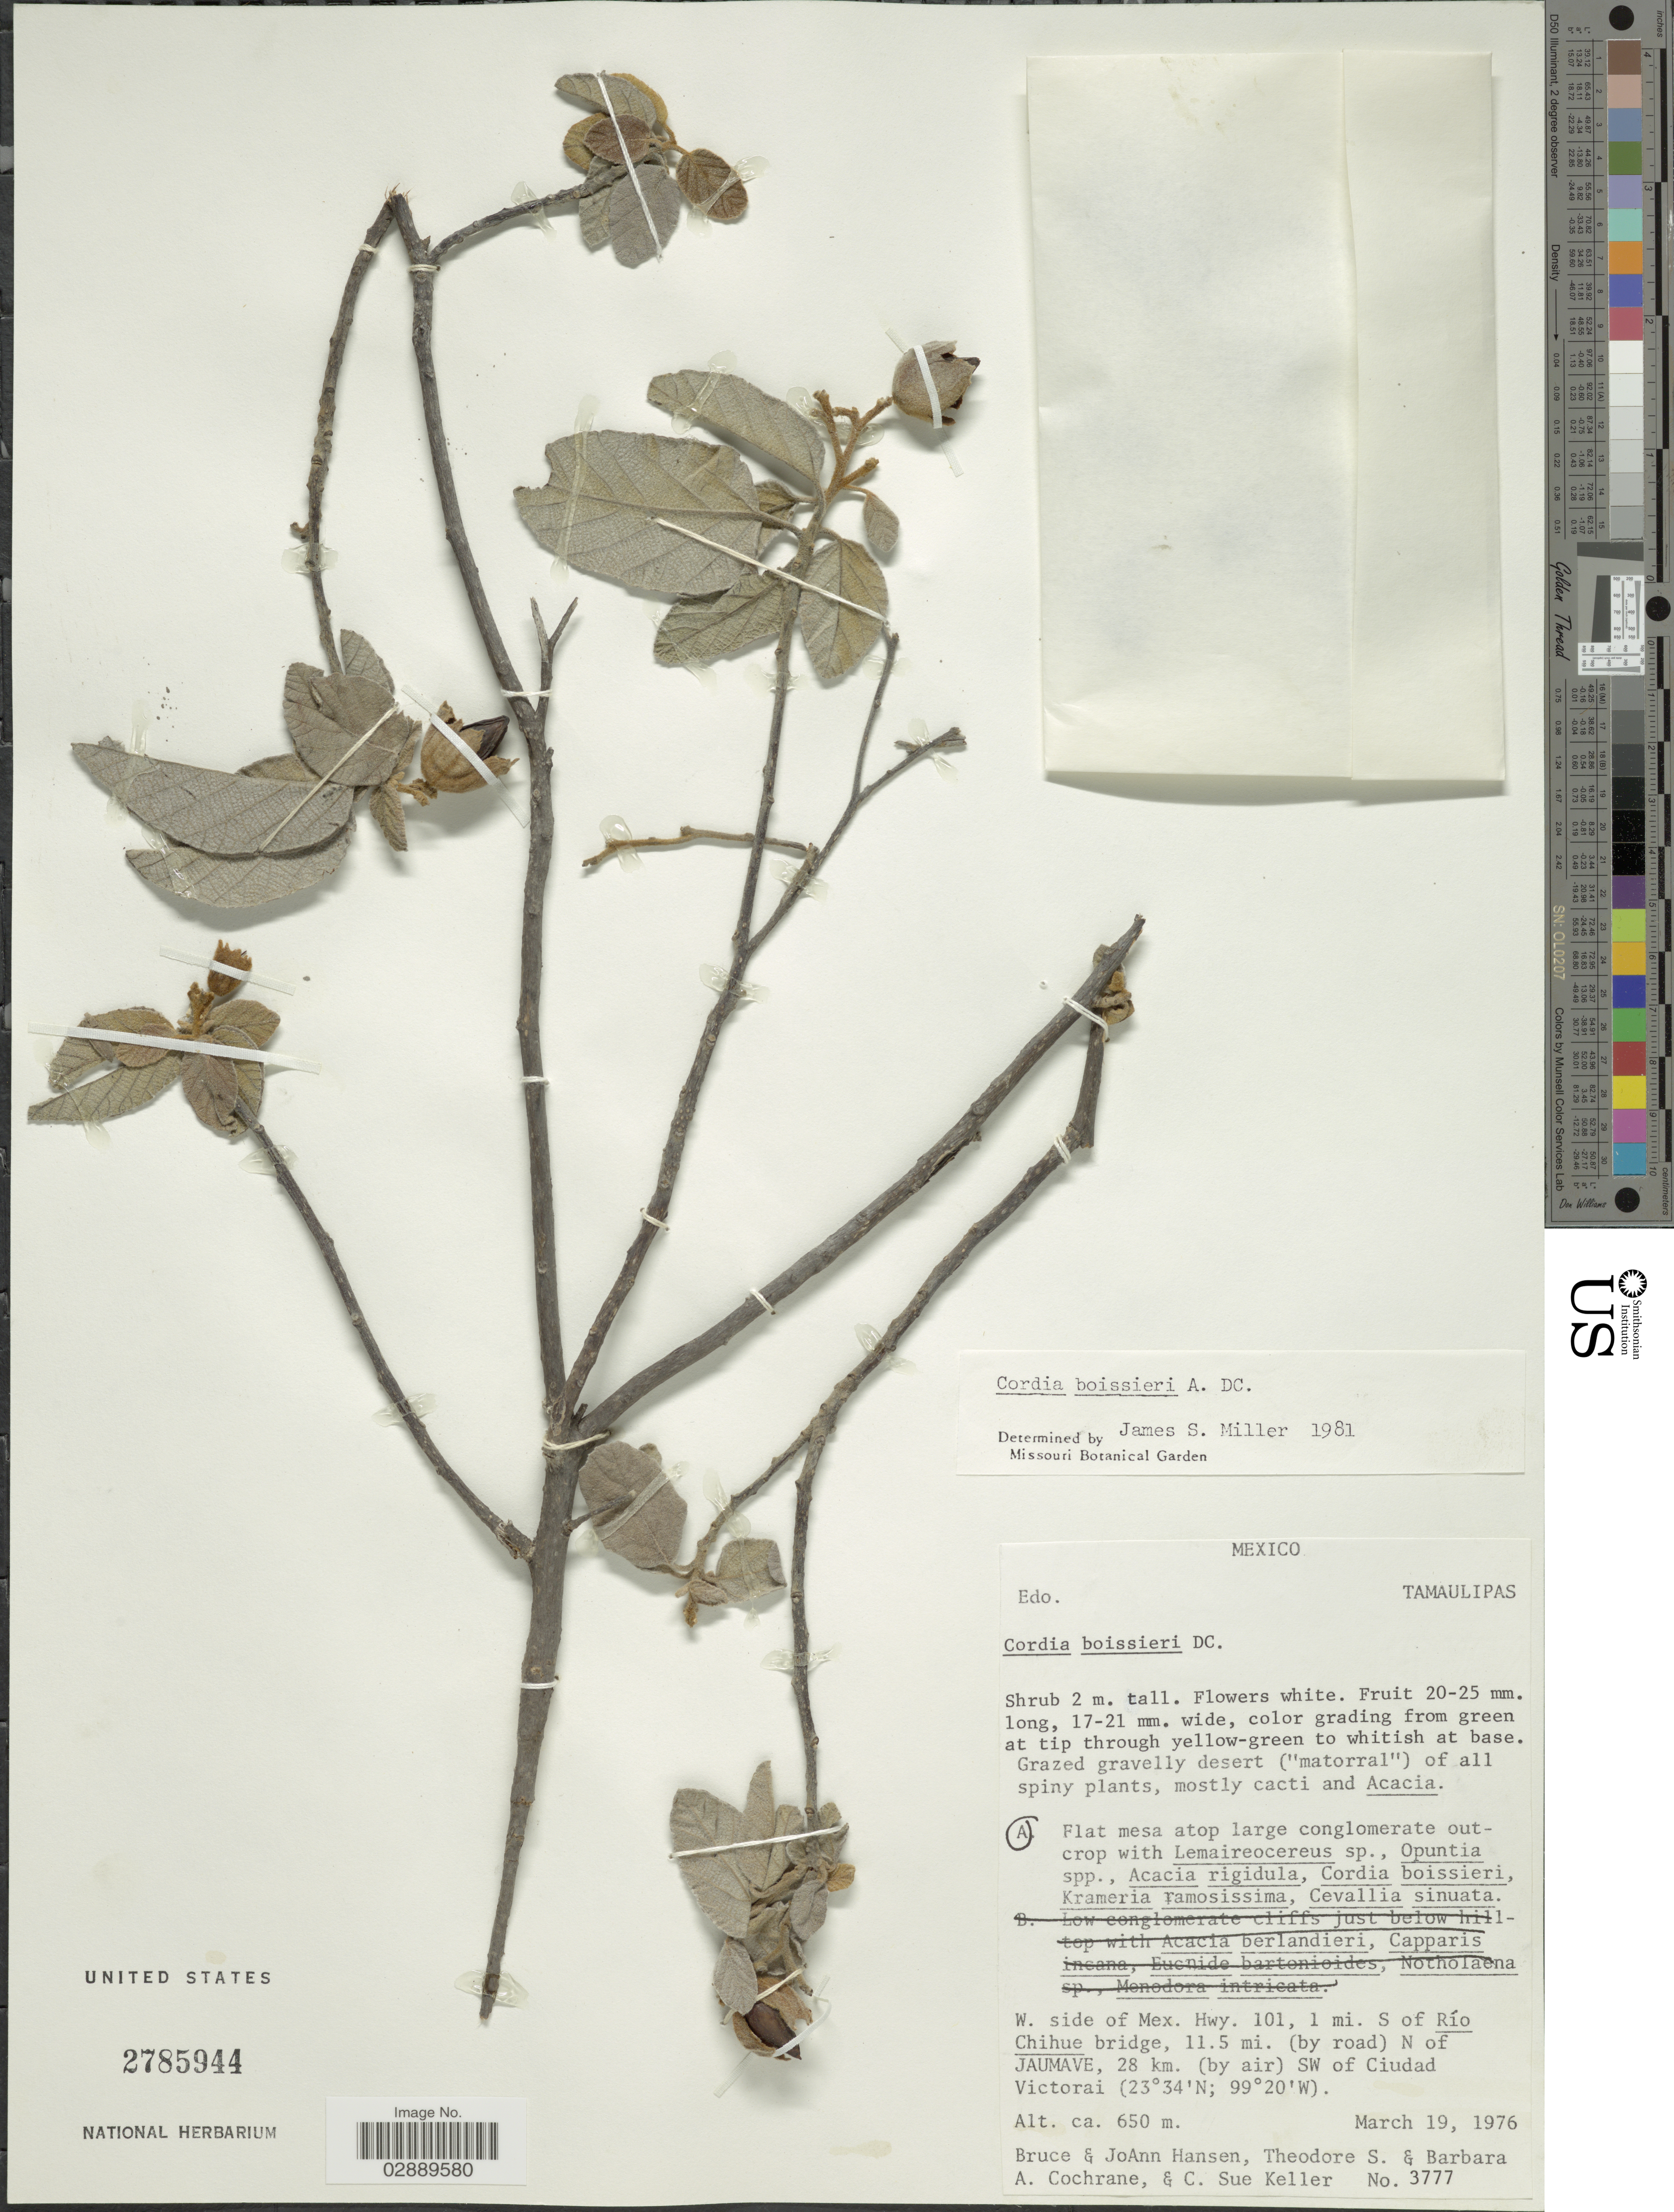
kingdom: Plantae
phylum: Tracheophyta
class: Magnoliopsida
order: Boraginales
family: Cordiaceae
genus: Cordia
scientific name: Cordia boissieri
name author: A. DC.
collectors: B. Hansen, J. Hansen, T. S. Cochrane, B. Cochrane & C. Keller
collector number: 3777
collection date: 1976-03-19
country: Mexico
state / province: Tamaulipas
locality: Edo. Tamaulipas. W. side of Mex. Hwy. 101, 1 mi. S. of Río Chihue bridge, 11.5 mi (by road) N of JAUMAVE, 28 km. (by air) SW of Ciudad Victorai.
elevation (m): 650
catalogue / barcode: US 2785944